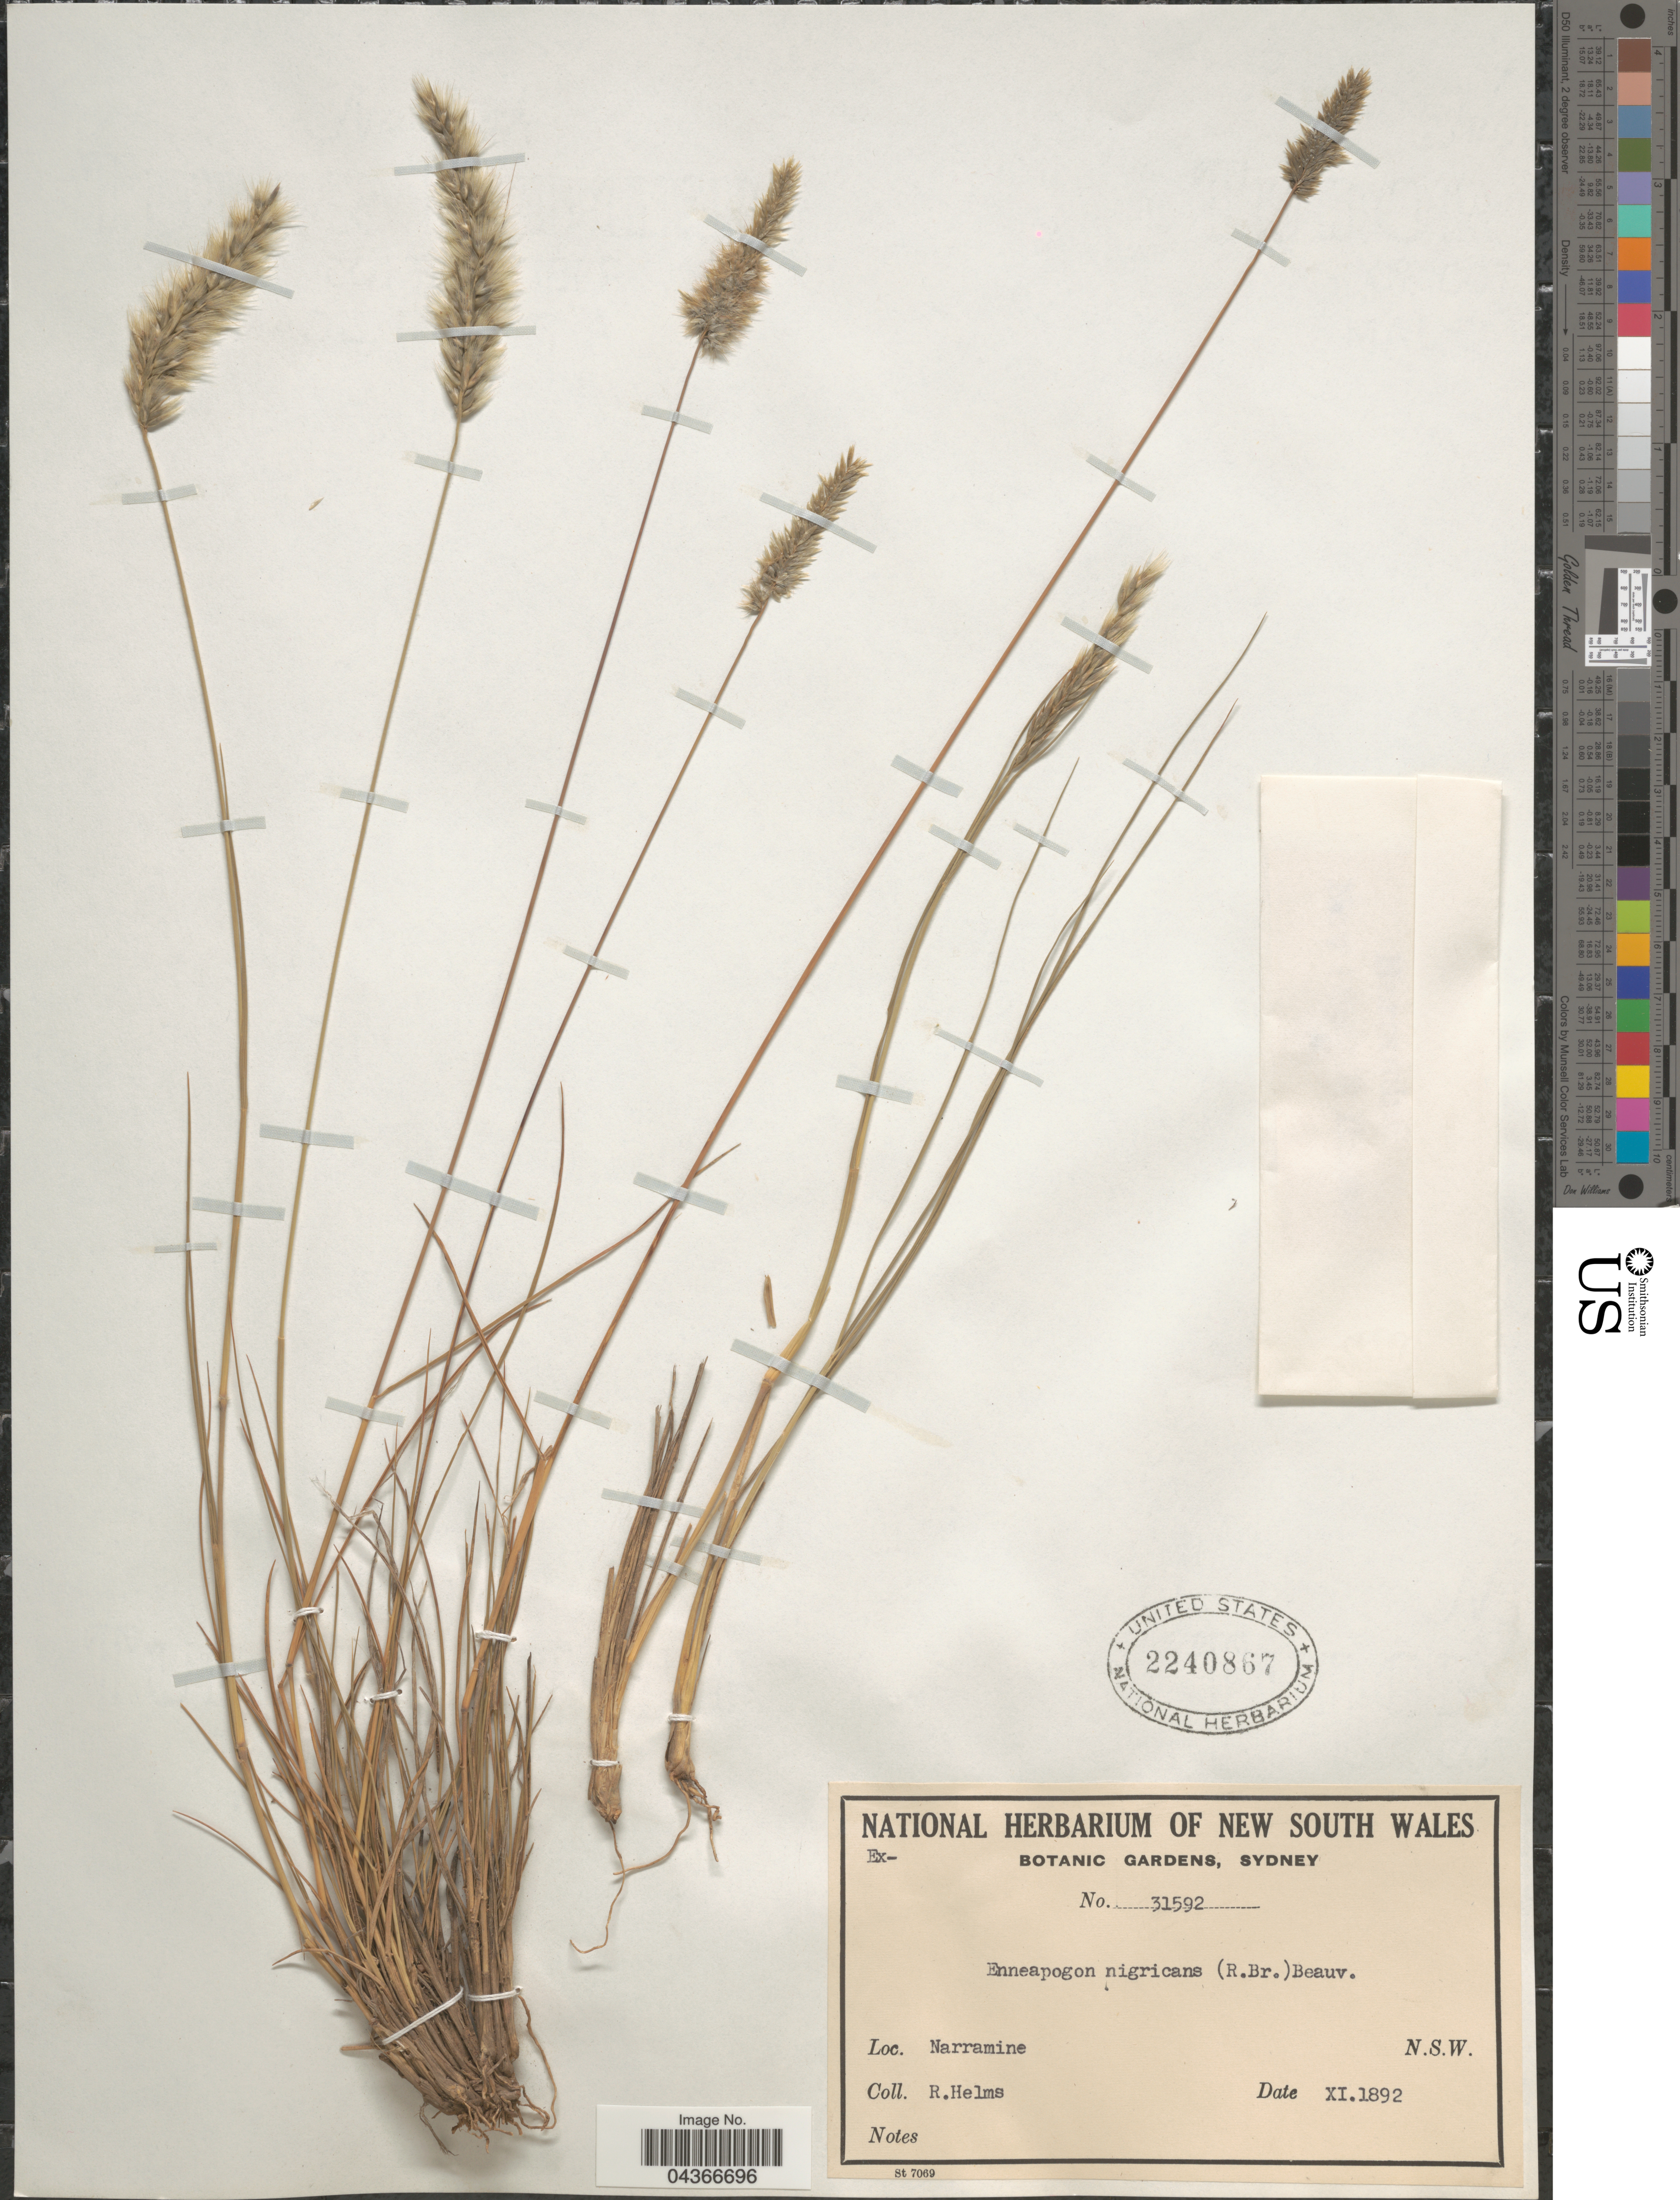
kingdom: Plantae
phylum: Tracheophyta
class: Liliopsida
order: Poales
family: Poaceae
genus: Enneapogon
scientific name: Enneapogon nigricans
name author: (R. Br.) P. Beauv.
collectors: R. Helms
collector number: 31592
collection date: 1892-11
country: Australia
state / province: New South Wales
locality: Narramine.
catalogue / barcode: US 2240867